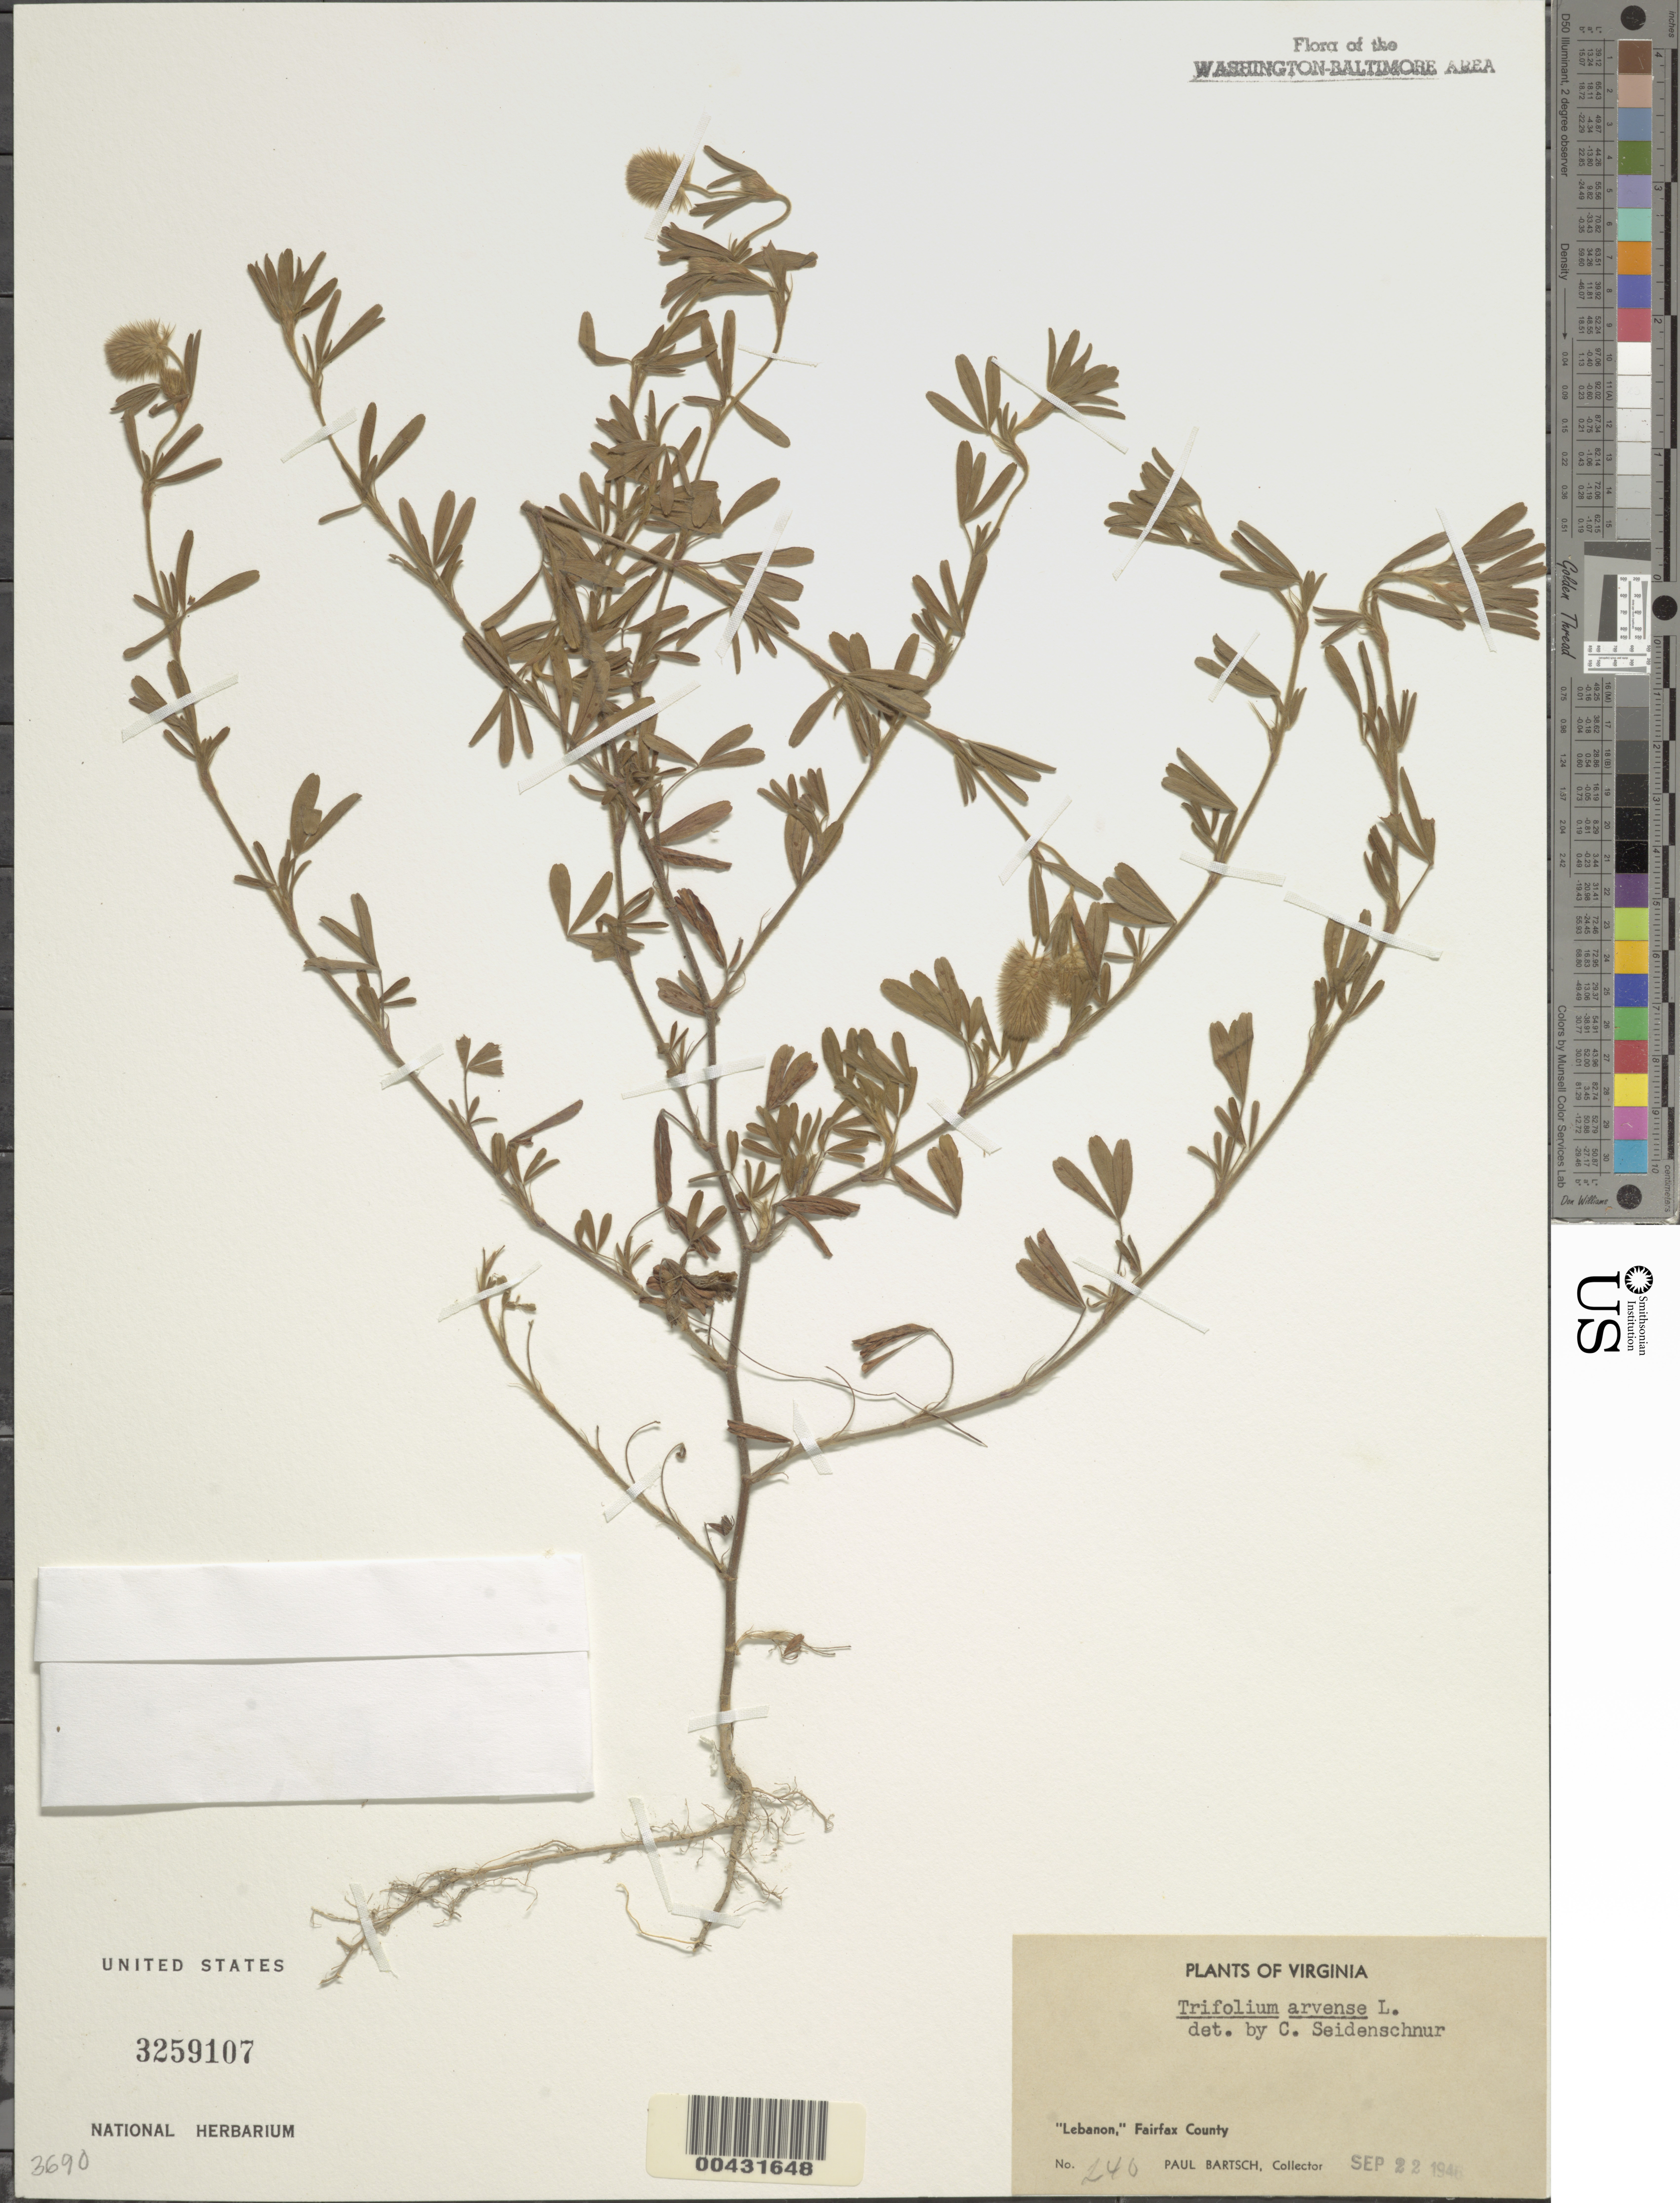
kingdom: Plantae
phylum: Tracheophyta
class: Magnoliopsida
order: Fabales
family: Fabaceae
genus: Trifolium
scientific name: Trifolium arvense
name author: L.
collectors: P. Bartsch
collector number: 240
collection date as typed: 22 Sep 1946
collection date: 1946-09-22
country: United States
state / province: Virginia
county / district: Fairfax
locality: Lebanon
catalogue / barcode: US 3259107